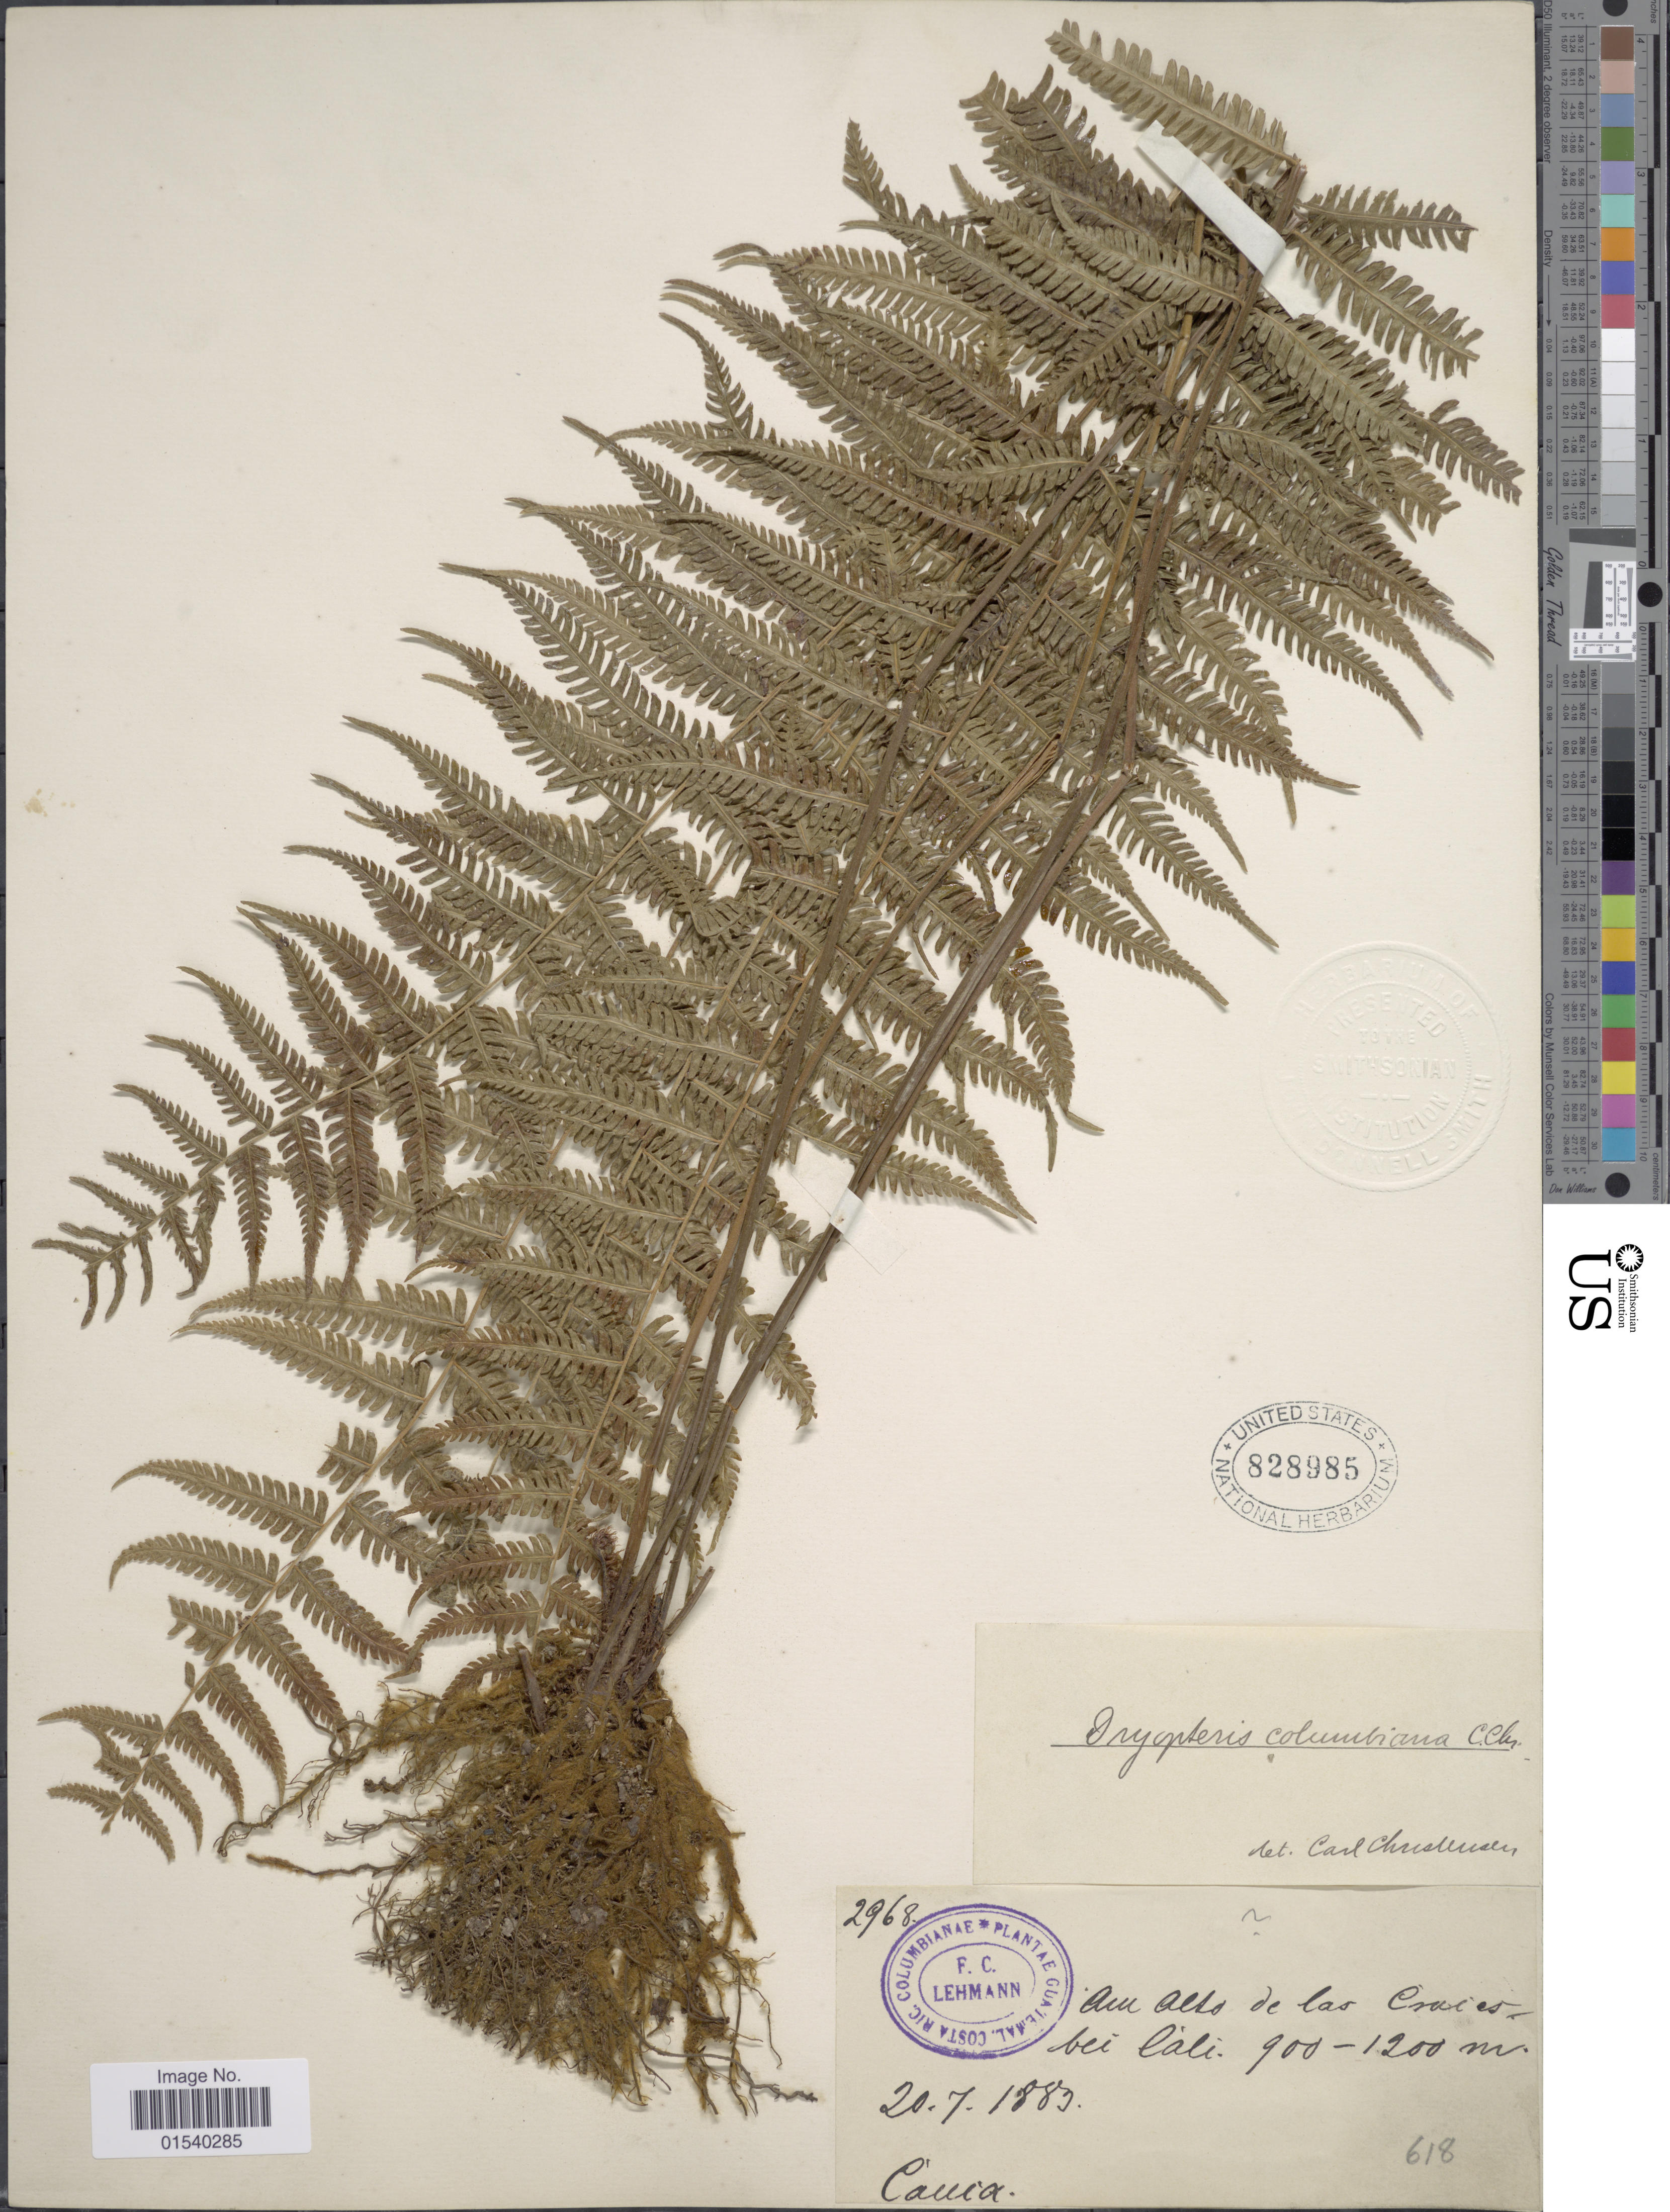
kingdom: Plantae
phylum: Tracheophyta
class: Polypodiopsida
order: Polypodiales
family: Thelypteridaceae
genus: Amauropelta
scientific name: Amauropelta oligocarpa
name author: (Humb. & Bonpl. ex Willd.) Pic. Serm.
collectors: F. C. Lehmann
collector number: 2968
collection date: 1883-07-20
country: Colombia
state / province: Cauca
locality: Am Alto de las Cruces bei Cali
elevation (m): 900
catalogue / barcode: US 828985